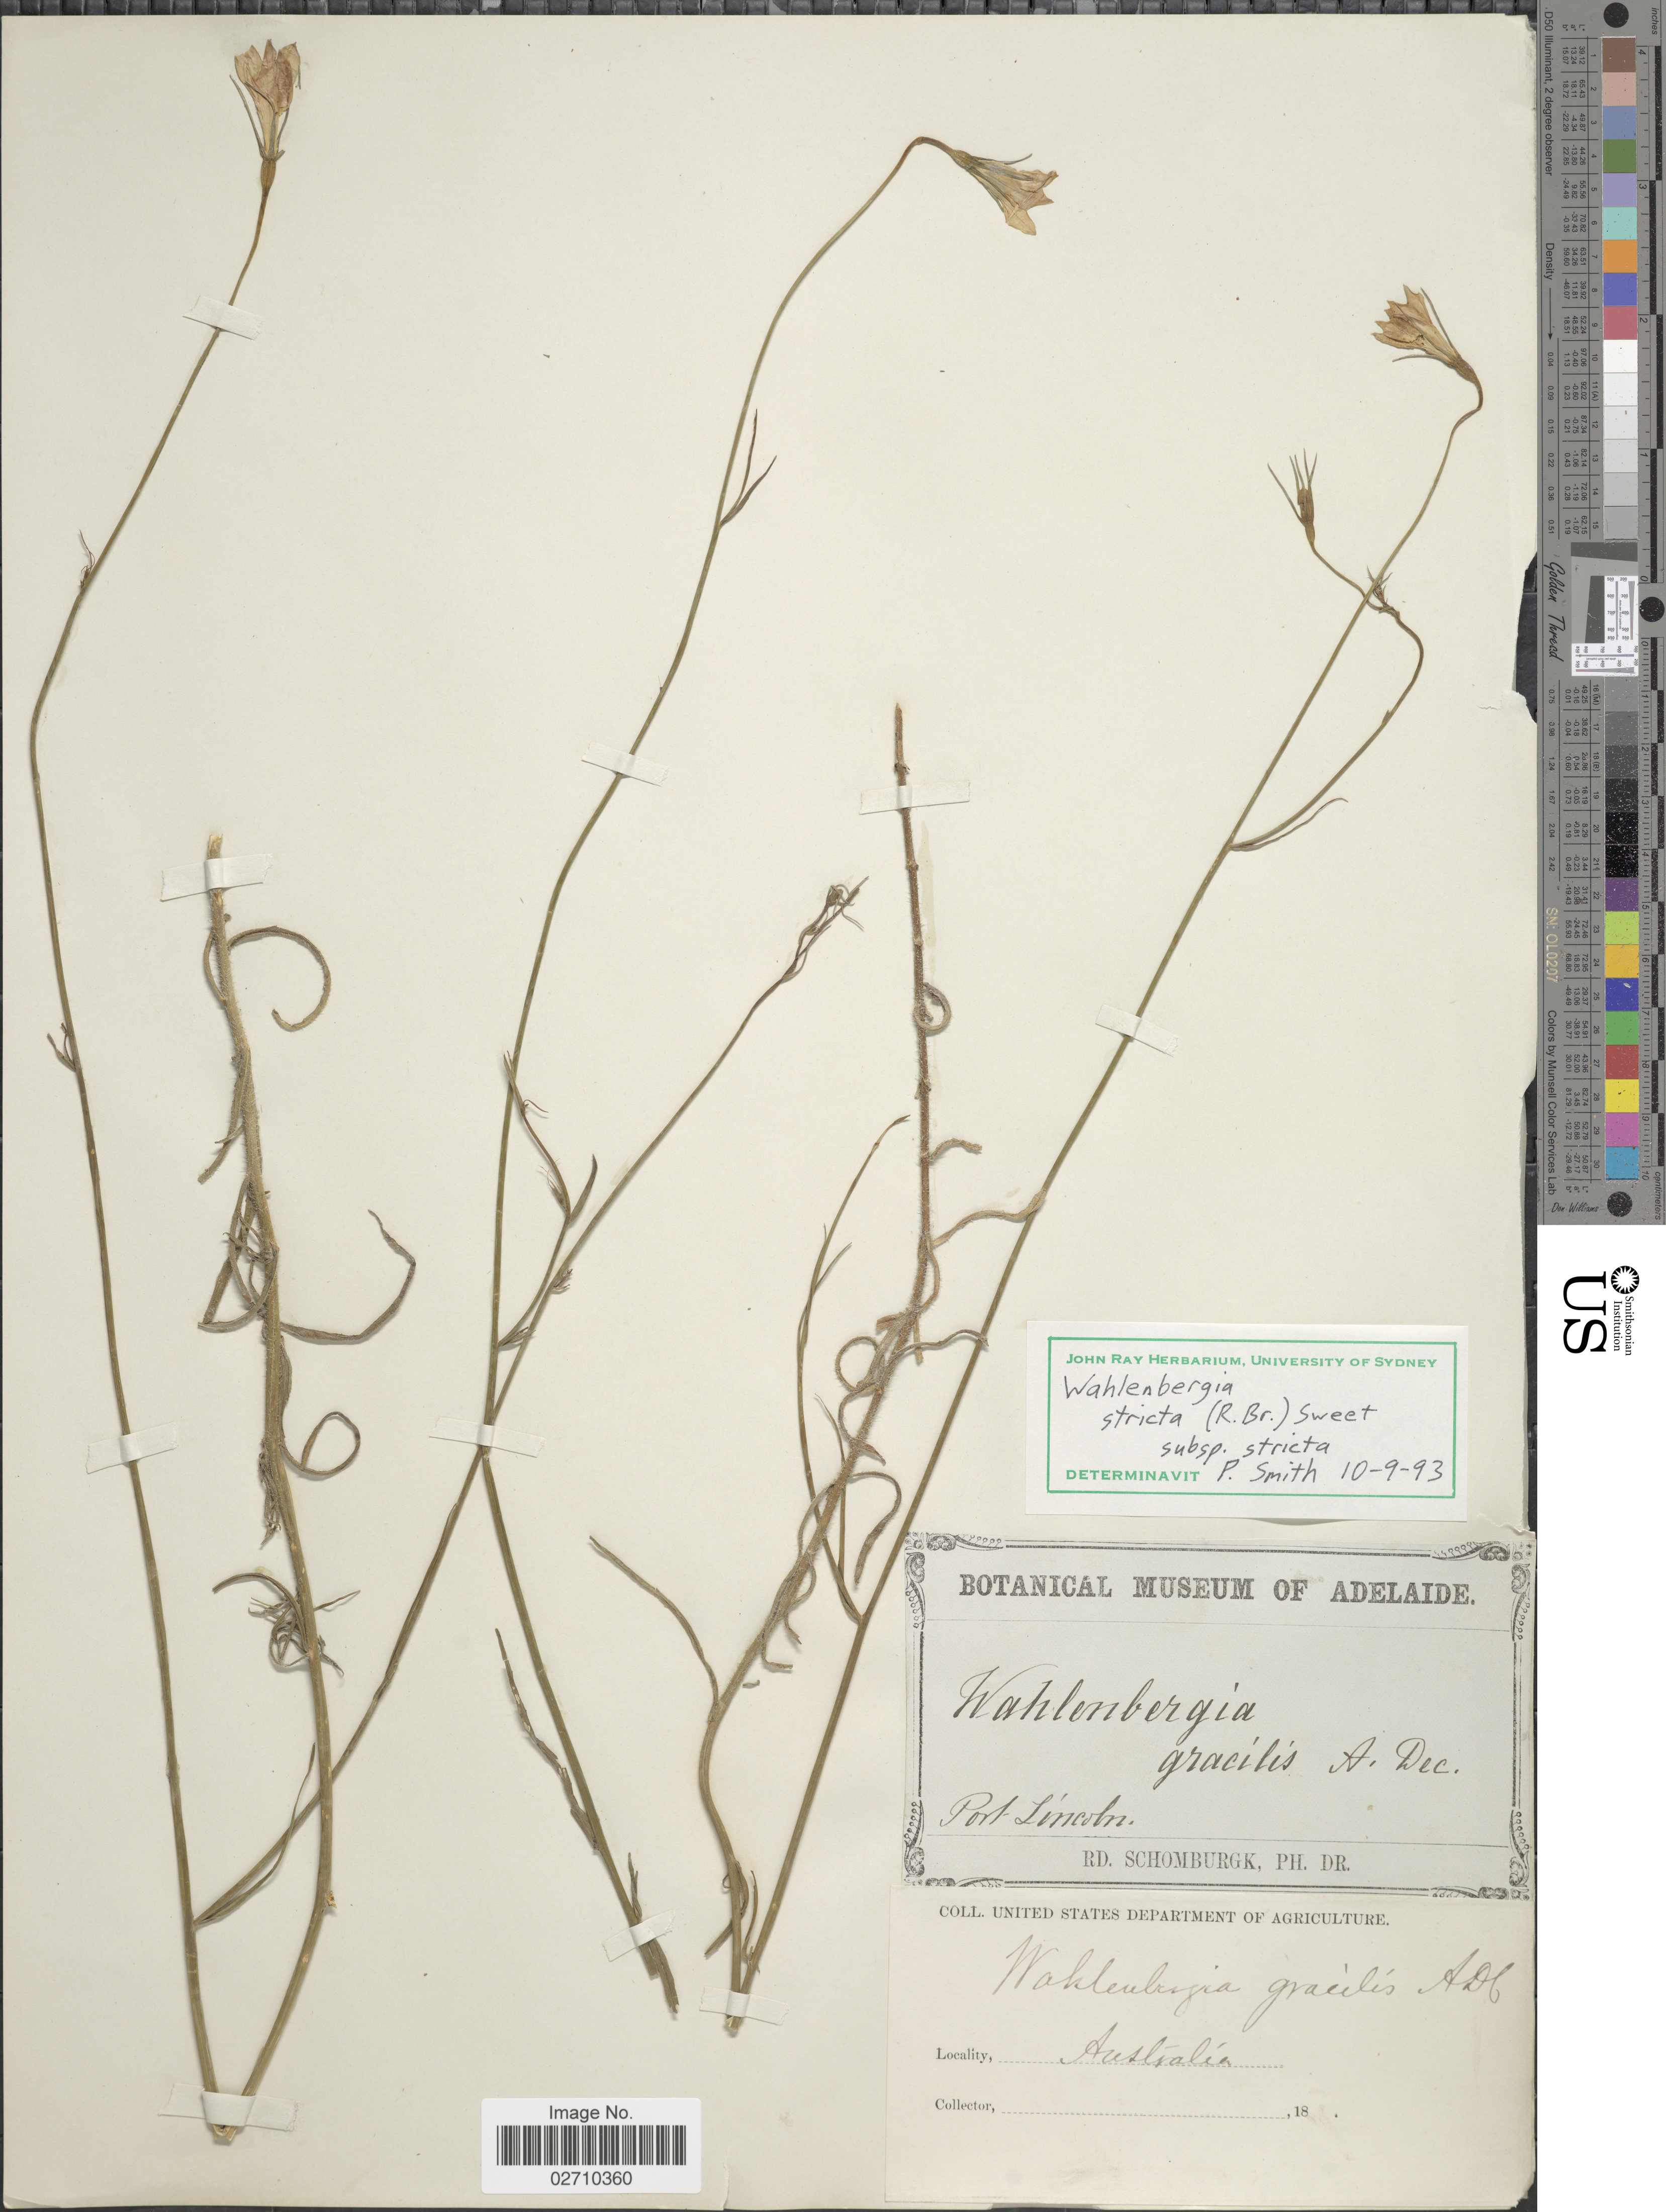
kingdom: Plantae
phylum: Tracheophyta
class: Magnoliopsida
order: Asterales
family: Campanulaceae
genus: Wahlenbergia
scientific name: Wahlenbergia stricta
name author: (R. Br.) Sweet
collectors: M. R. Schomburgk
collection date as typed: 18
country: Australia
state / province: South Australia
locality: Port Lincoln